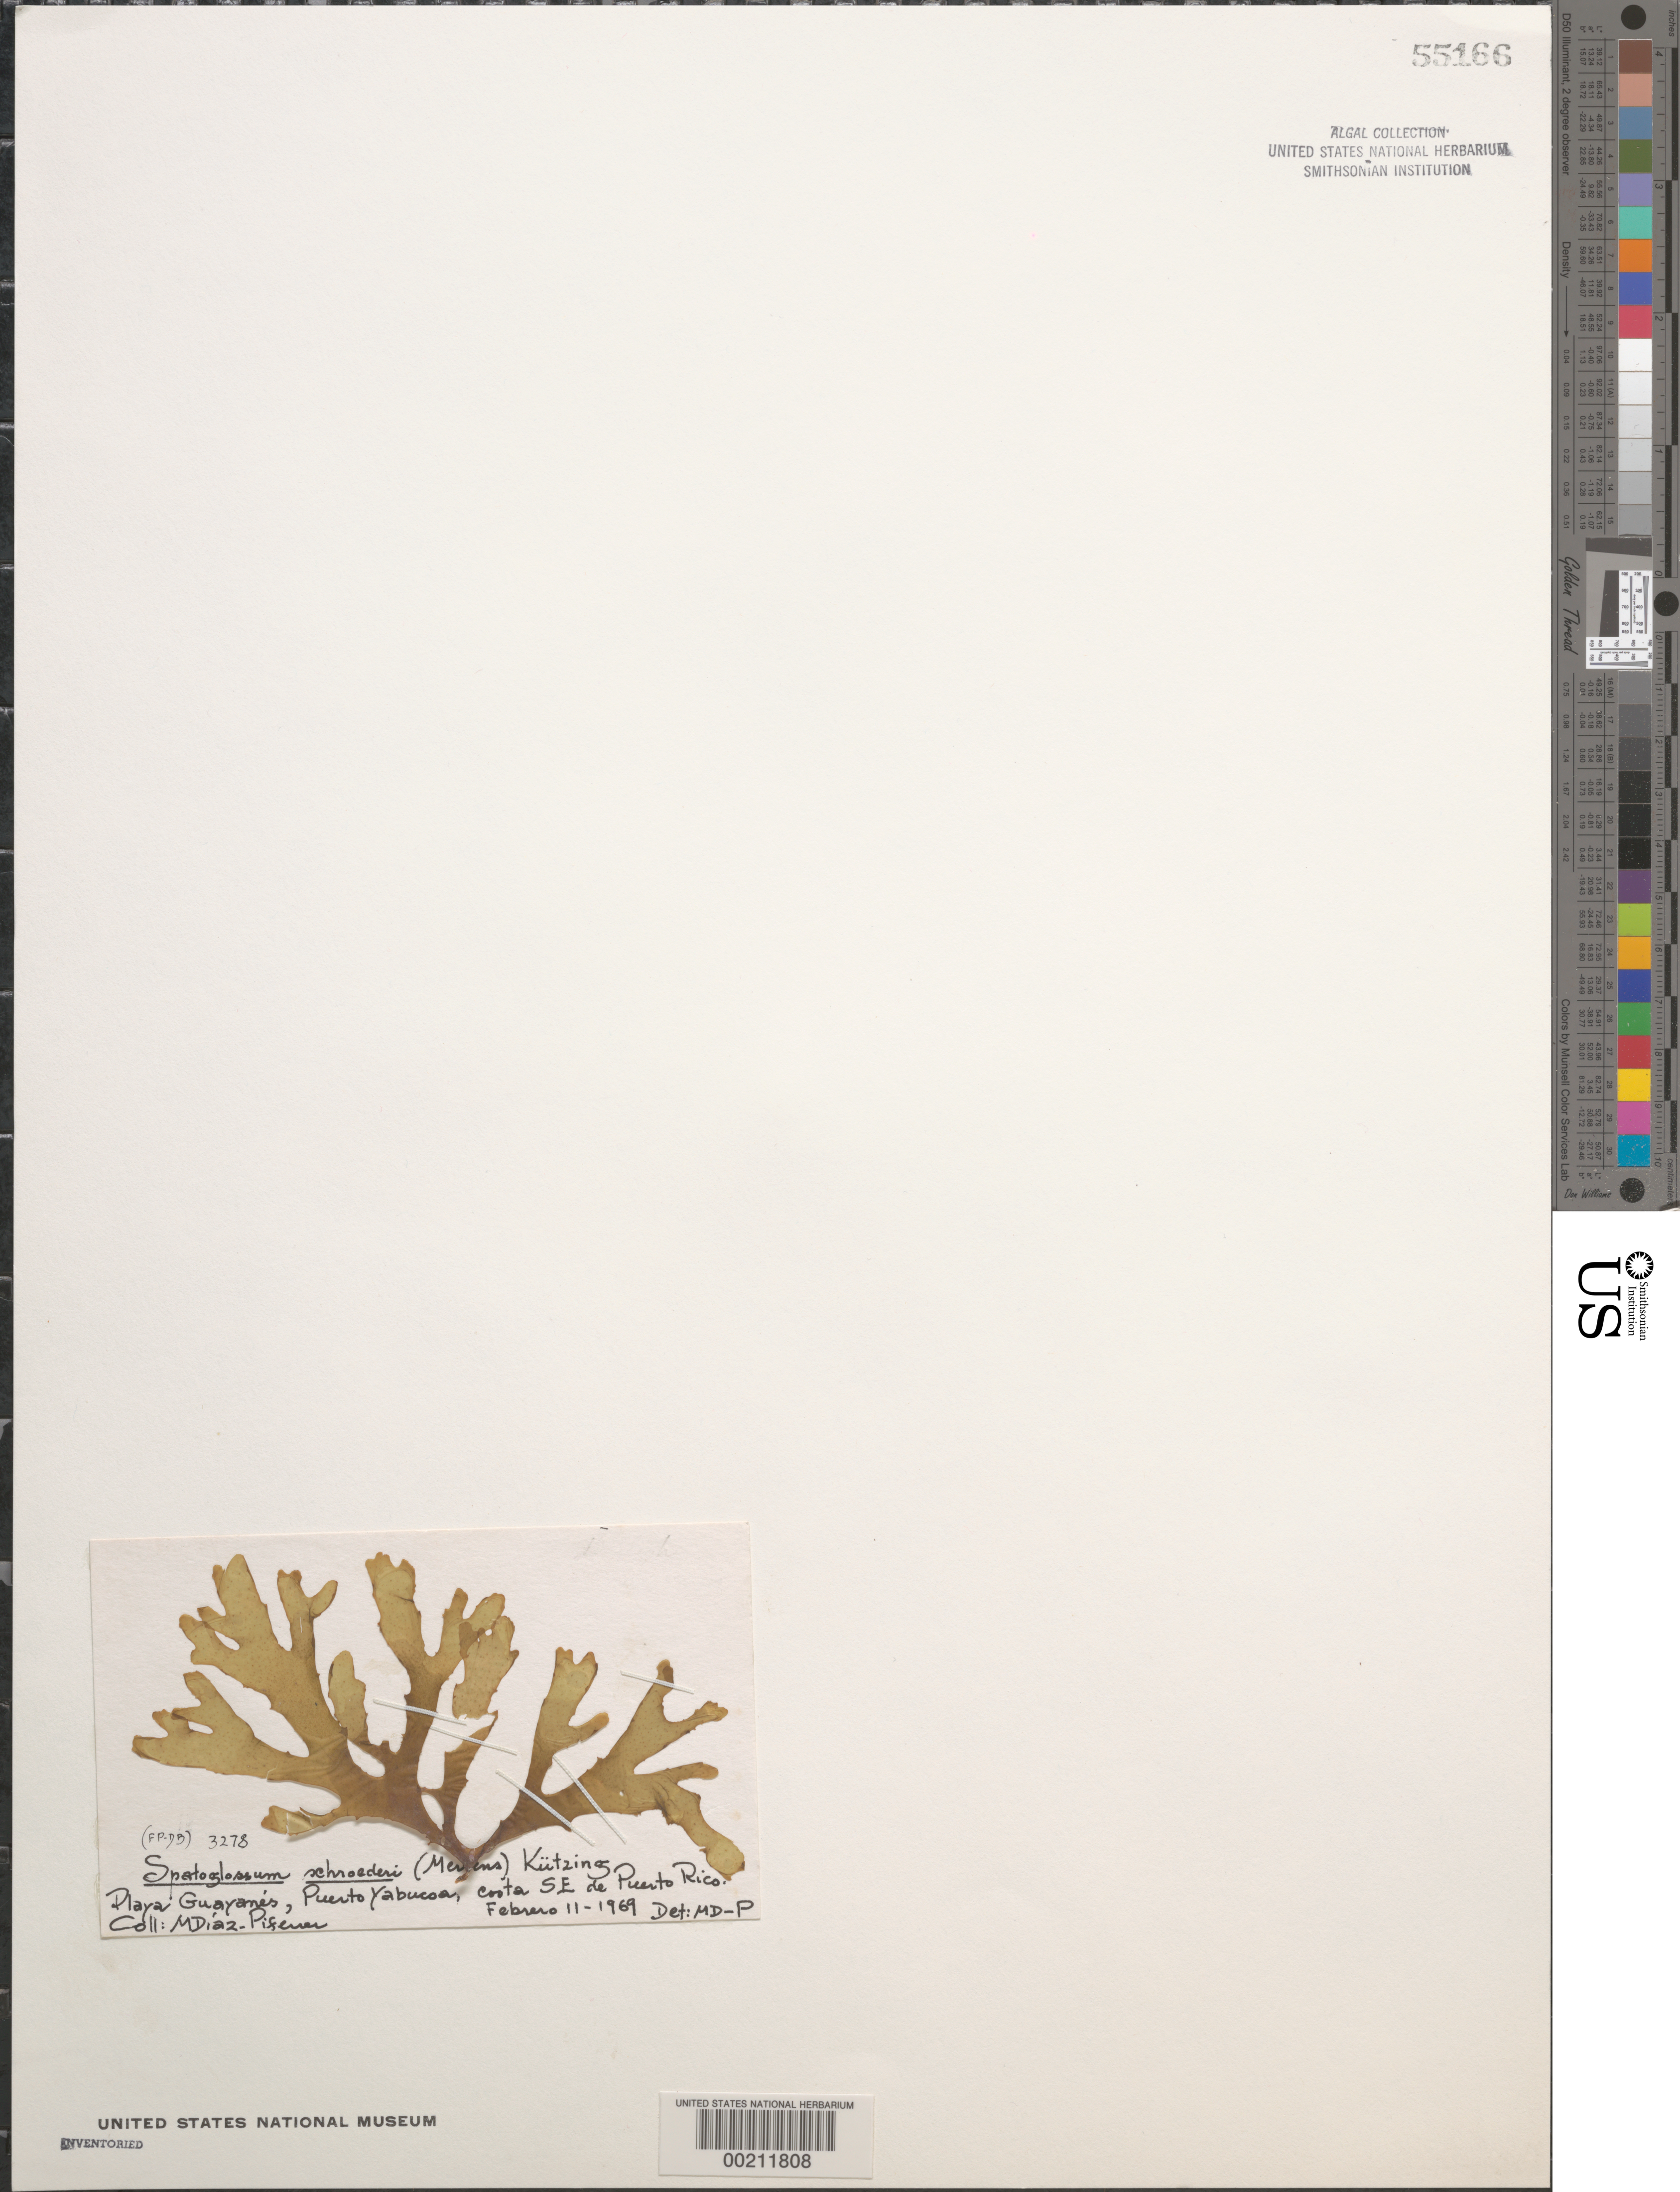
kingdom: Chromista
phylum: Ochrophyta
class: Phaeophyceae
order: Dictyotales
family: Dictyotaceae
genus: Spatoglossum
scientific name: Spatoglossum schroederi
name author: (C. Agardh) Kütz.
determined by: Diaz-Piferrer, M.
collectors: M. Diaz-Piferrer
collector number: (fp-db) 3278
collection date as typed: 11 Feb 1969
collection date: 1969-02-11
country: Puerto Rico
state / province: Yabucoa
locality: Playa Guayanes, Puerto Yabucoa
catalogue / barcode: US 55166